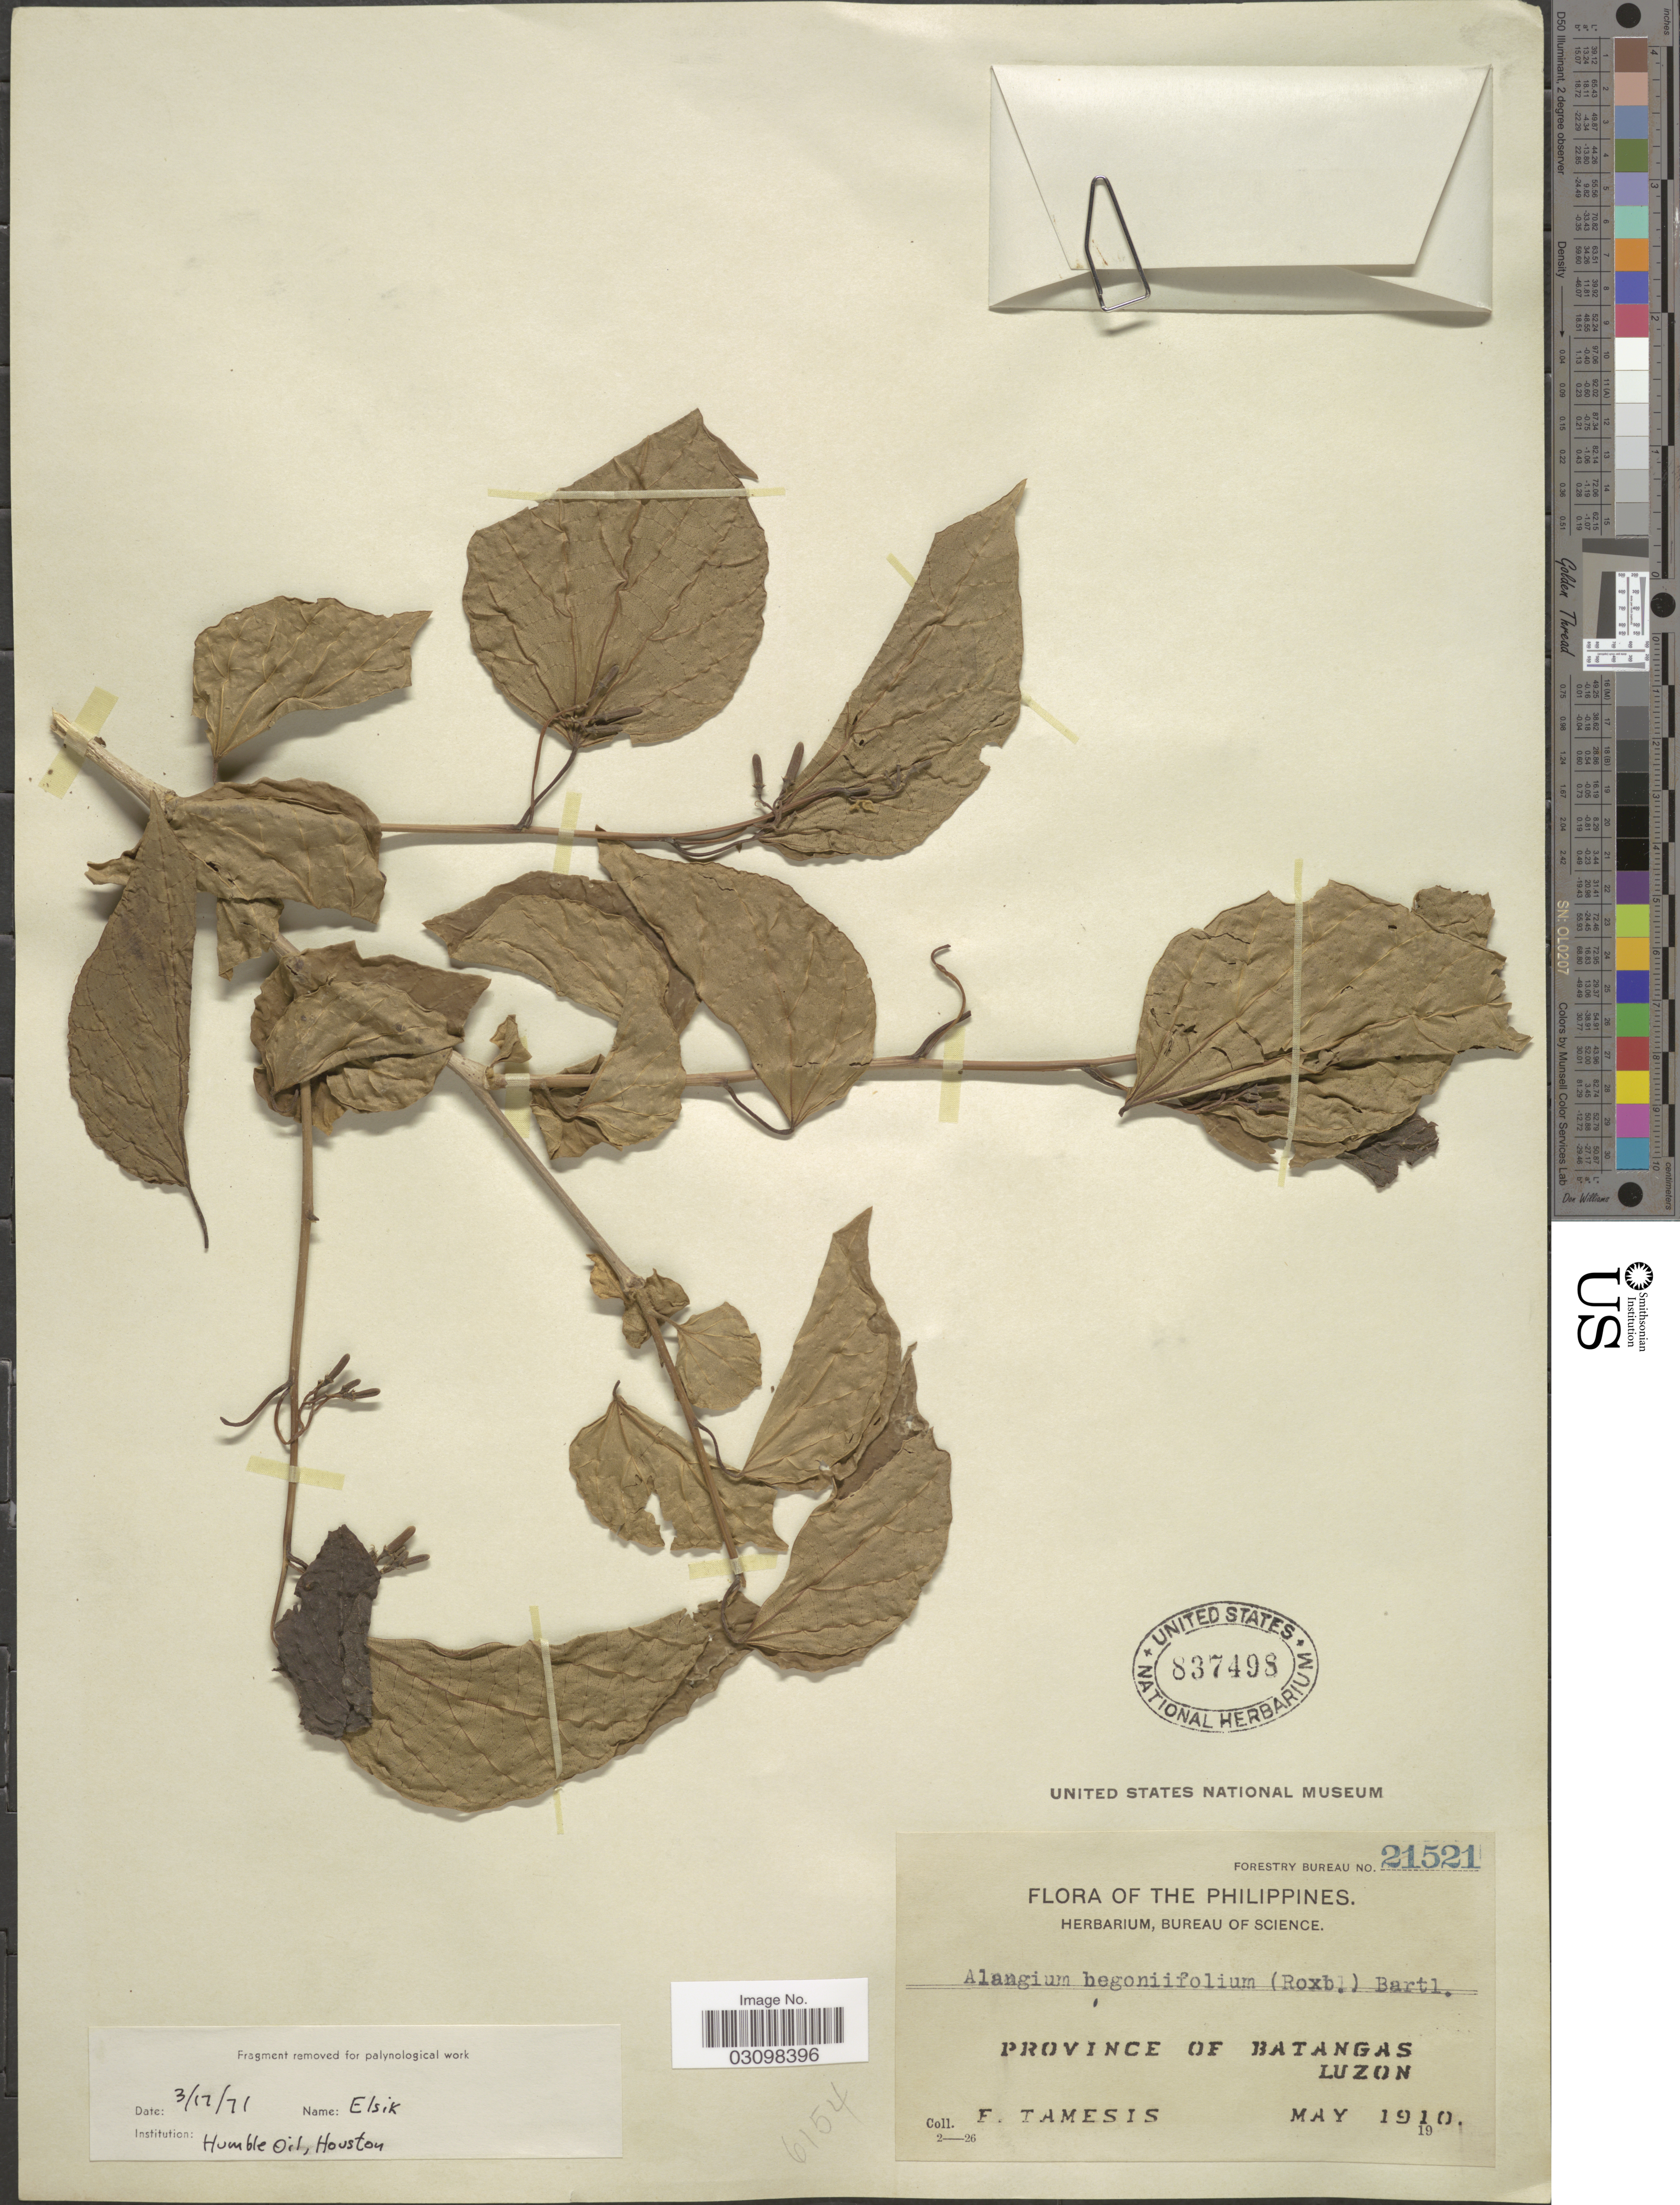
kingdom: Plantae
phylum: Tracheophyta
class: Magnoliopsida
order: Cornales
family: Cornaceae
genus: Alangium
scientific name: Alangium begoniifolium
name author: (Roxb.) Baill.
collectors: F. Tamesis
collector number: Forestry Bureau 21521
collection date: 1910-05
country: Philippines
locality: Province of Batangas, Luzon.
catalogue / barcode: US 837498